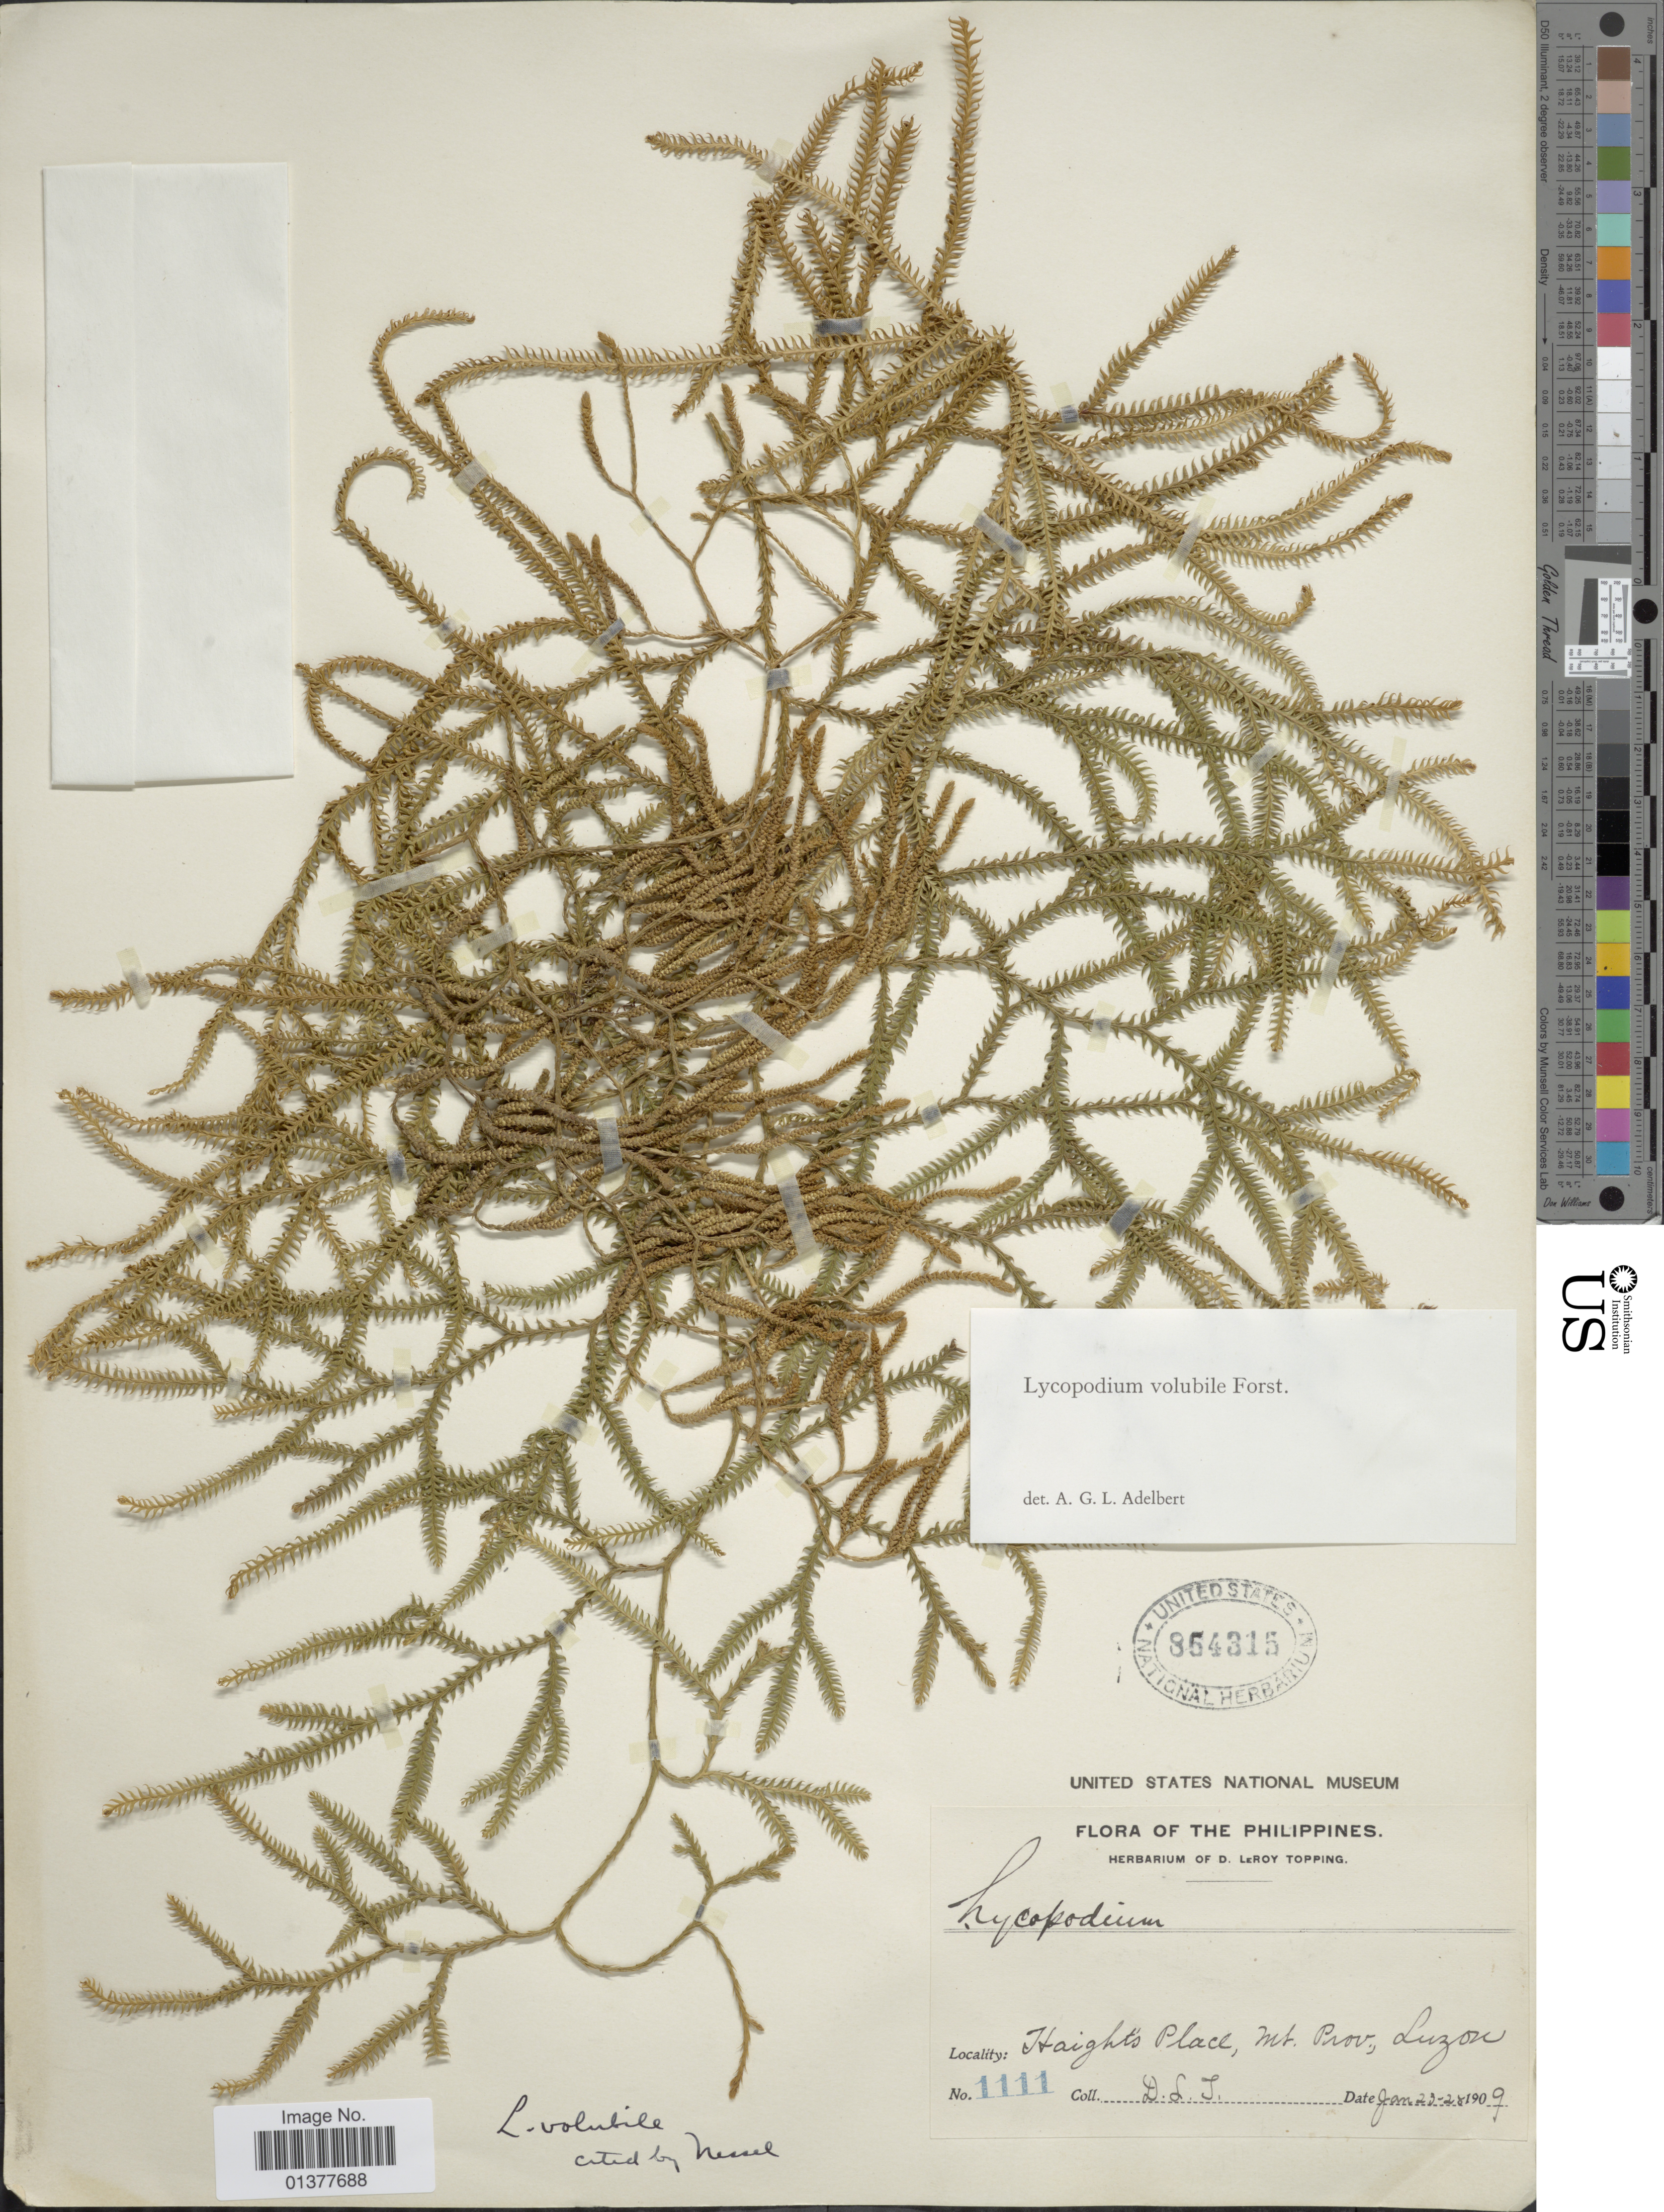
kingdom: Plantae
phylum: Tracheophyta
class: Lycopodiopsida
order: Lycopodiales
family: Lycopodiaceae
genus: Pseudodiphasium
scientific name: Pseudodiphasium volubile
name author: (G. Forst.) Holub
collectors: D. L. Topping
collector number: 1111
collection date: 1909-01-23/1909-01-28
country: Philippines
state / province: Central Luzon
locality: Haights place, Mt. Prov. Luzon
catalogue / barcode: US 854315